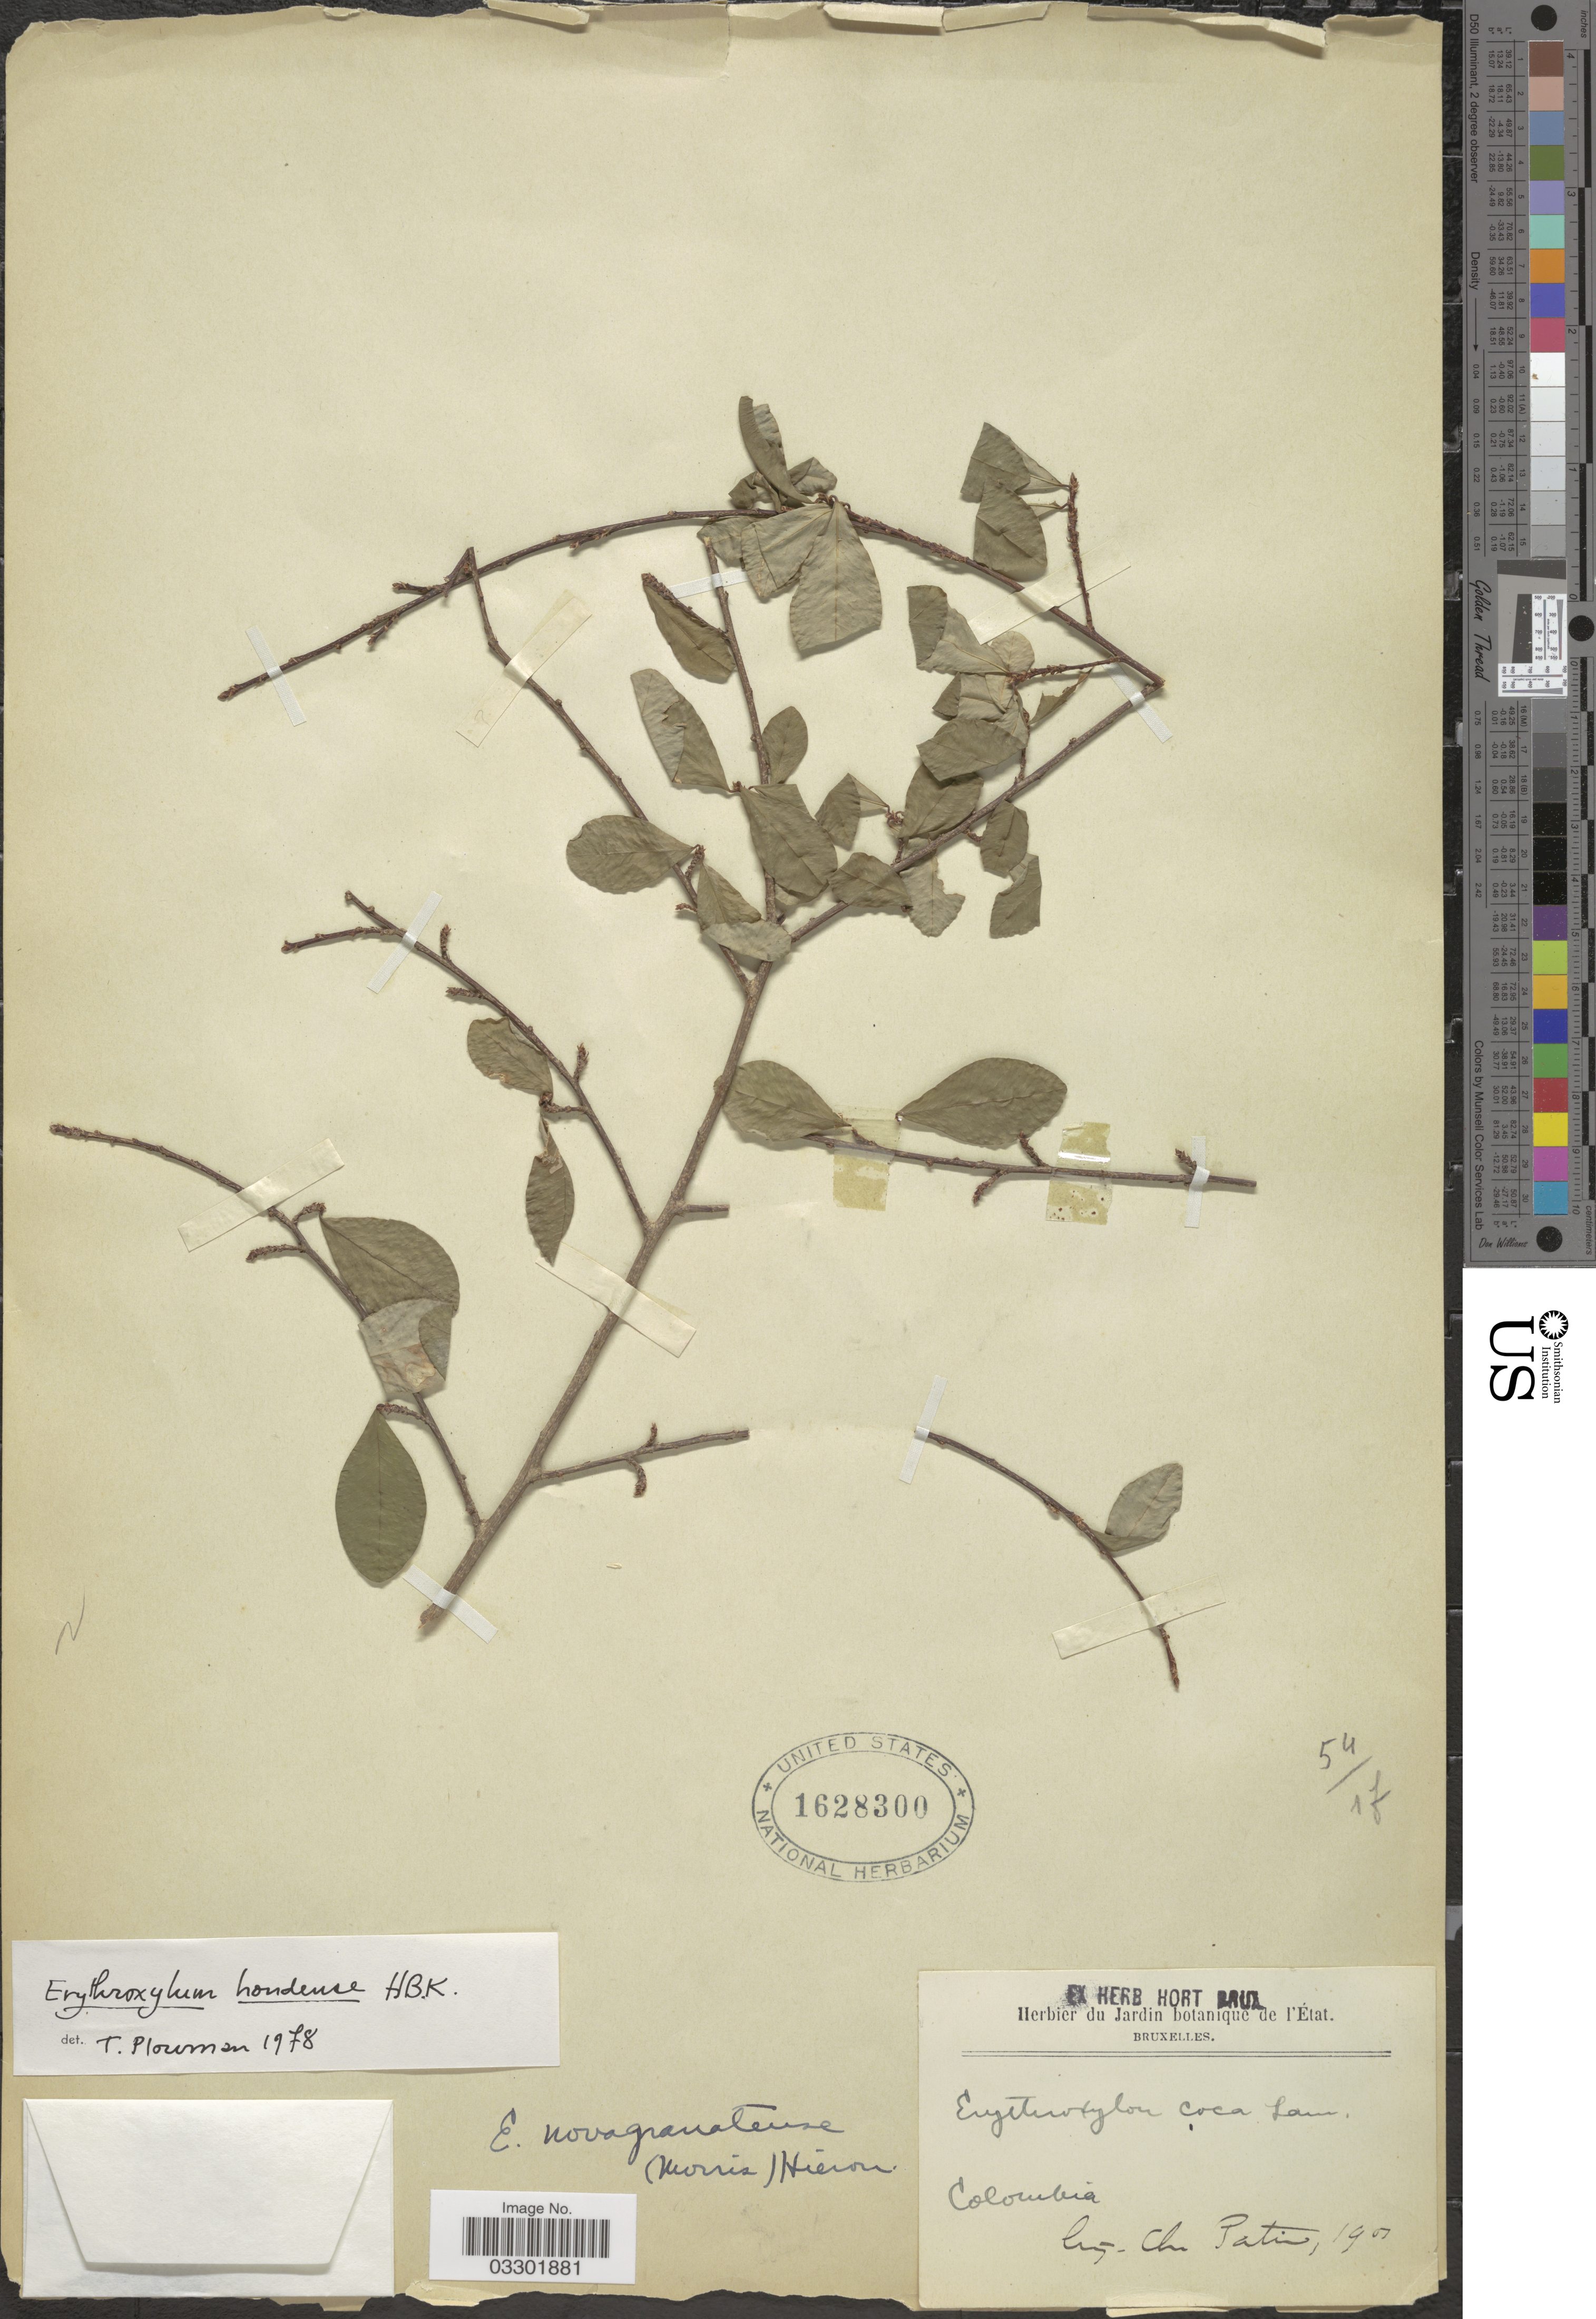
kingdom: Plantae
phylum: Tracheophyta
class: Magnoliopsida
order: Malpighiales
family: Erythroxylaceae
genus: Erythroxylum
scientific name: Erythroxylum hondense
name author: Kunth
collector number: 1907*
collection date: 1907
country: Colombia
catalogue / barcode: US 1628300